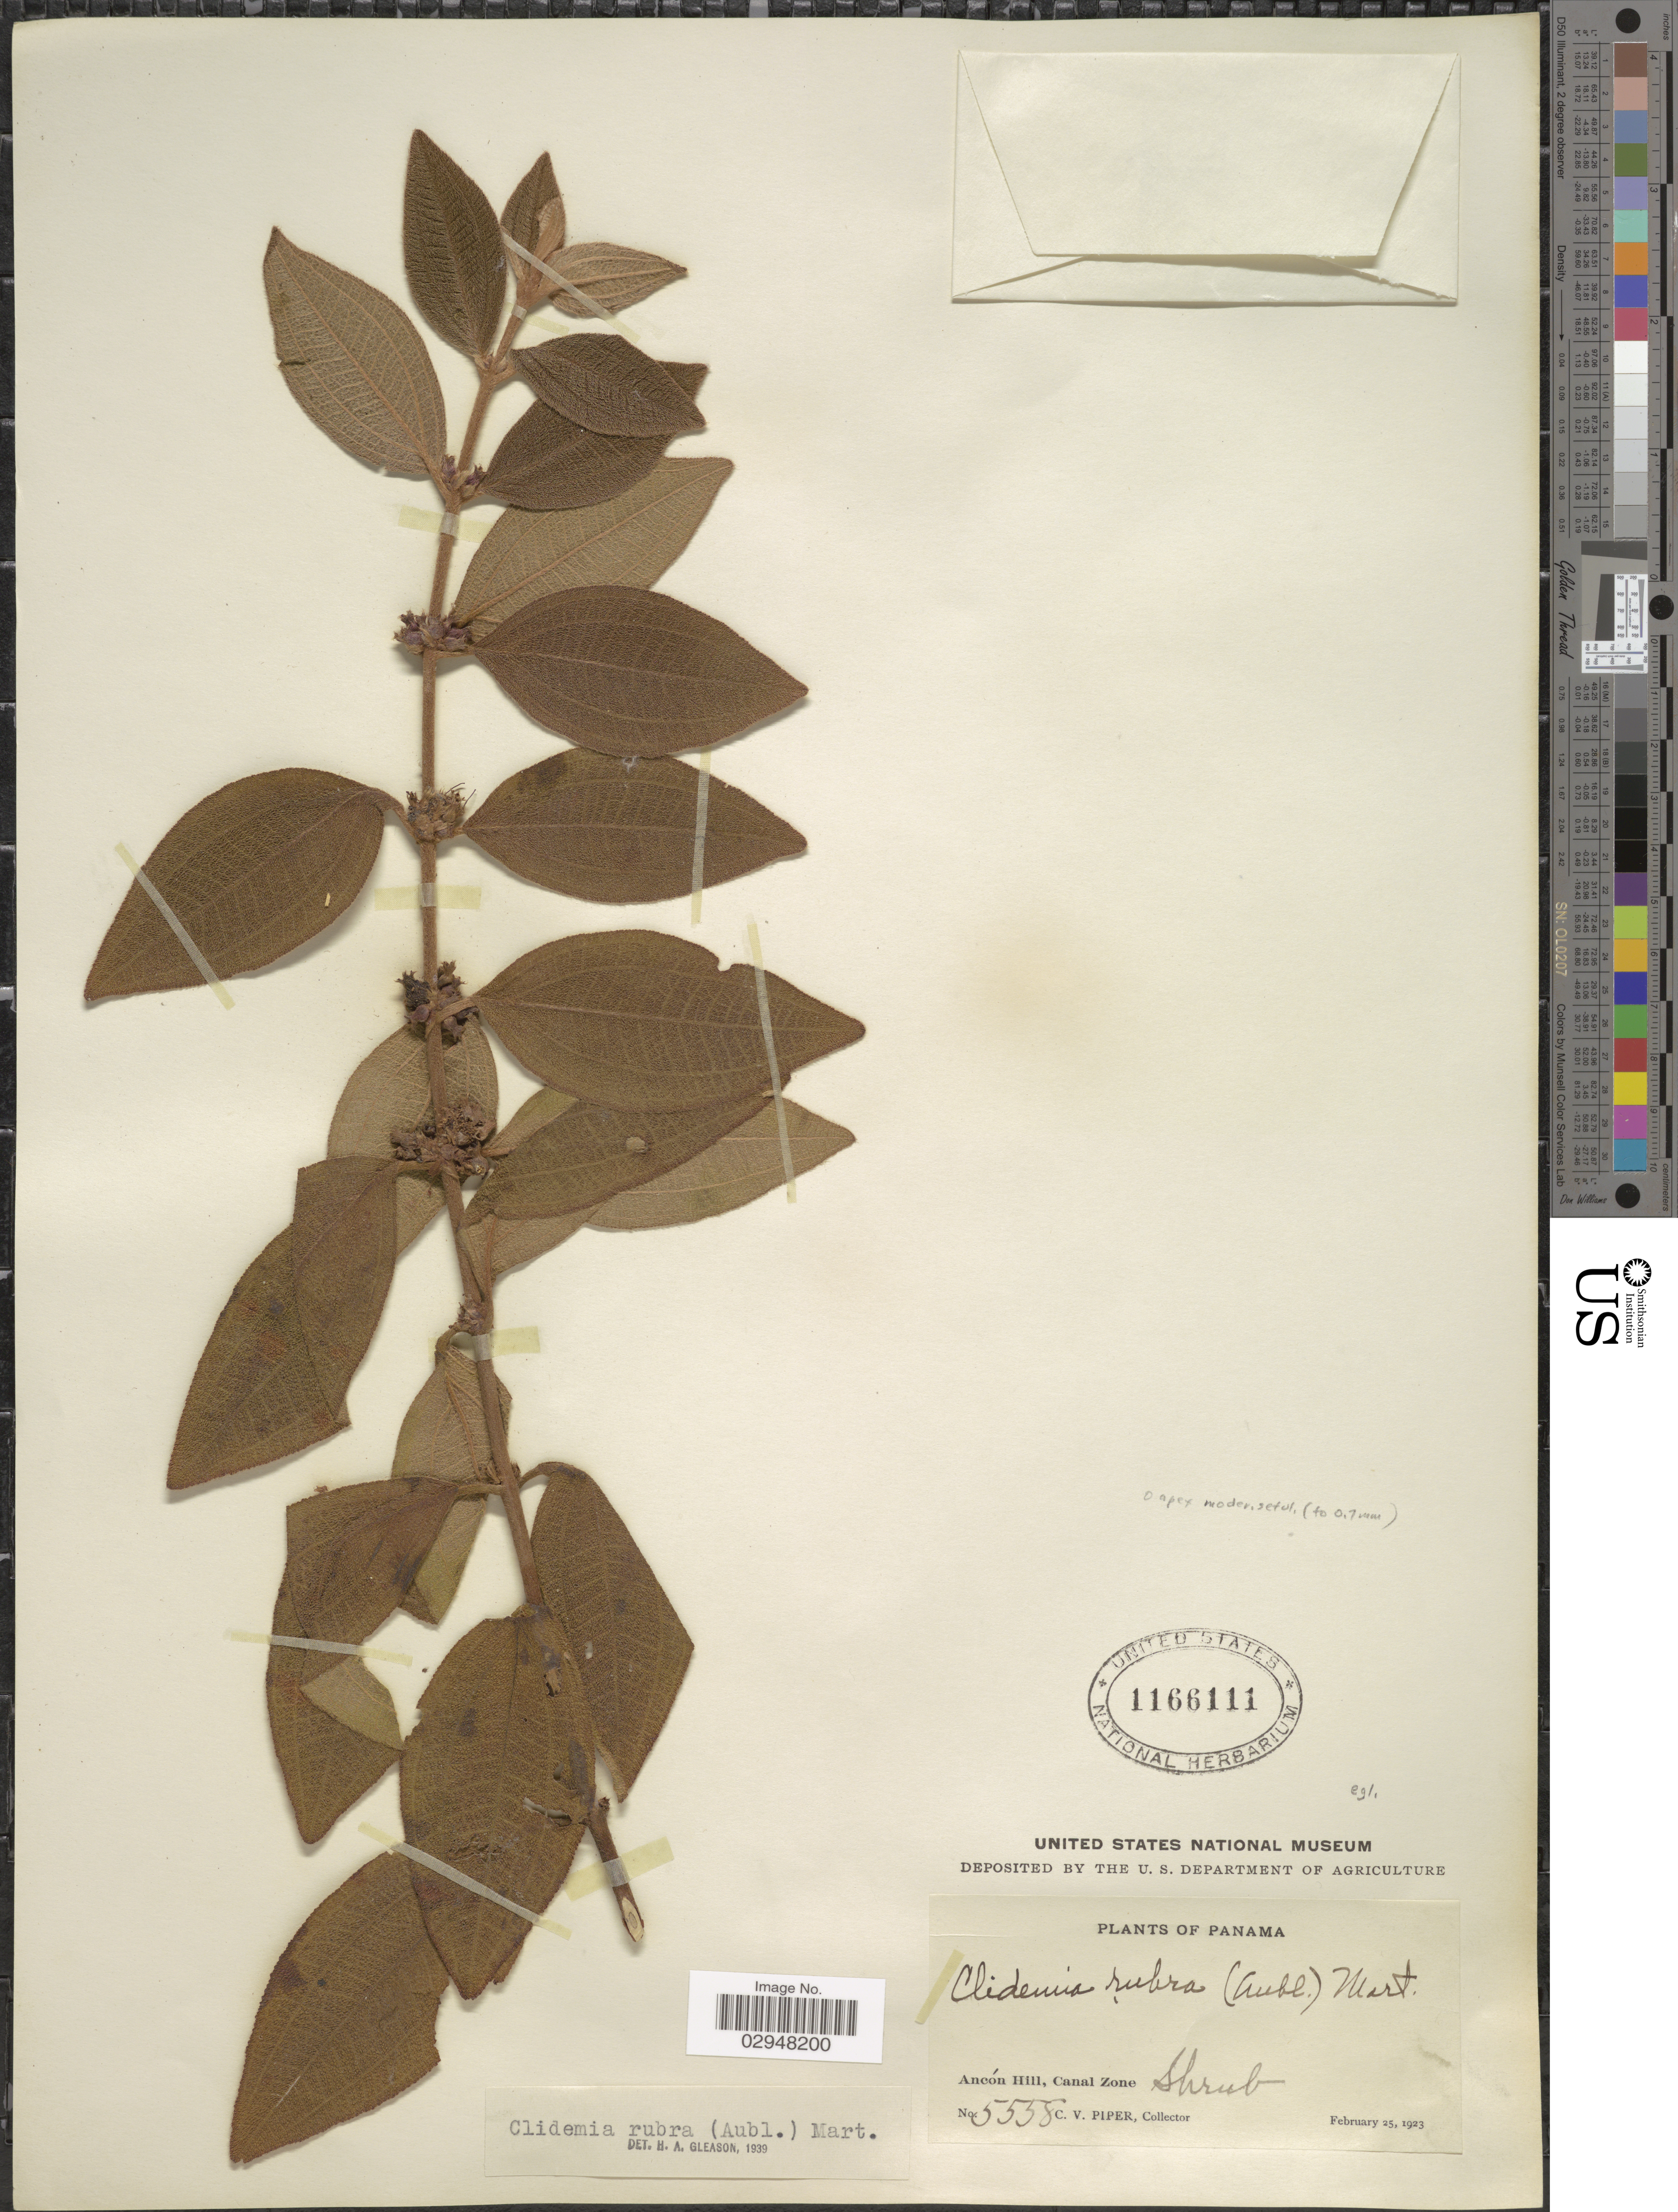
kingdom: Plantae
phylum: Tracheophyta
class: Magnoliopsida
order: Myrtales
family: Melastomataceae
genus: Clidemia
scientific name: Clidemia rubra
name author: (Aubl.) Mart.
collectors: C. V. Piper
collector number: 5558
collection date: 1923-02-25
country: Panama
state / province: Colón / Panamá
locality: Ancón Hill, Canal Zone.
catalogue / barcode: US 1166111